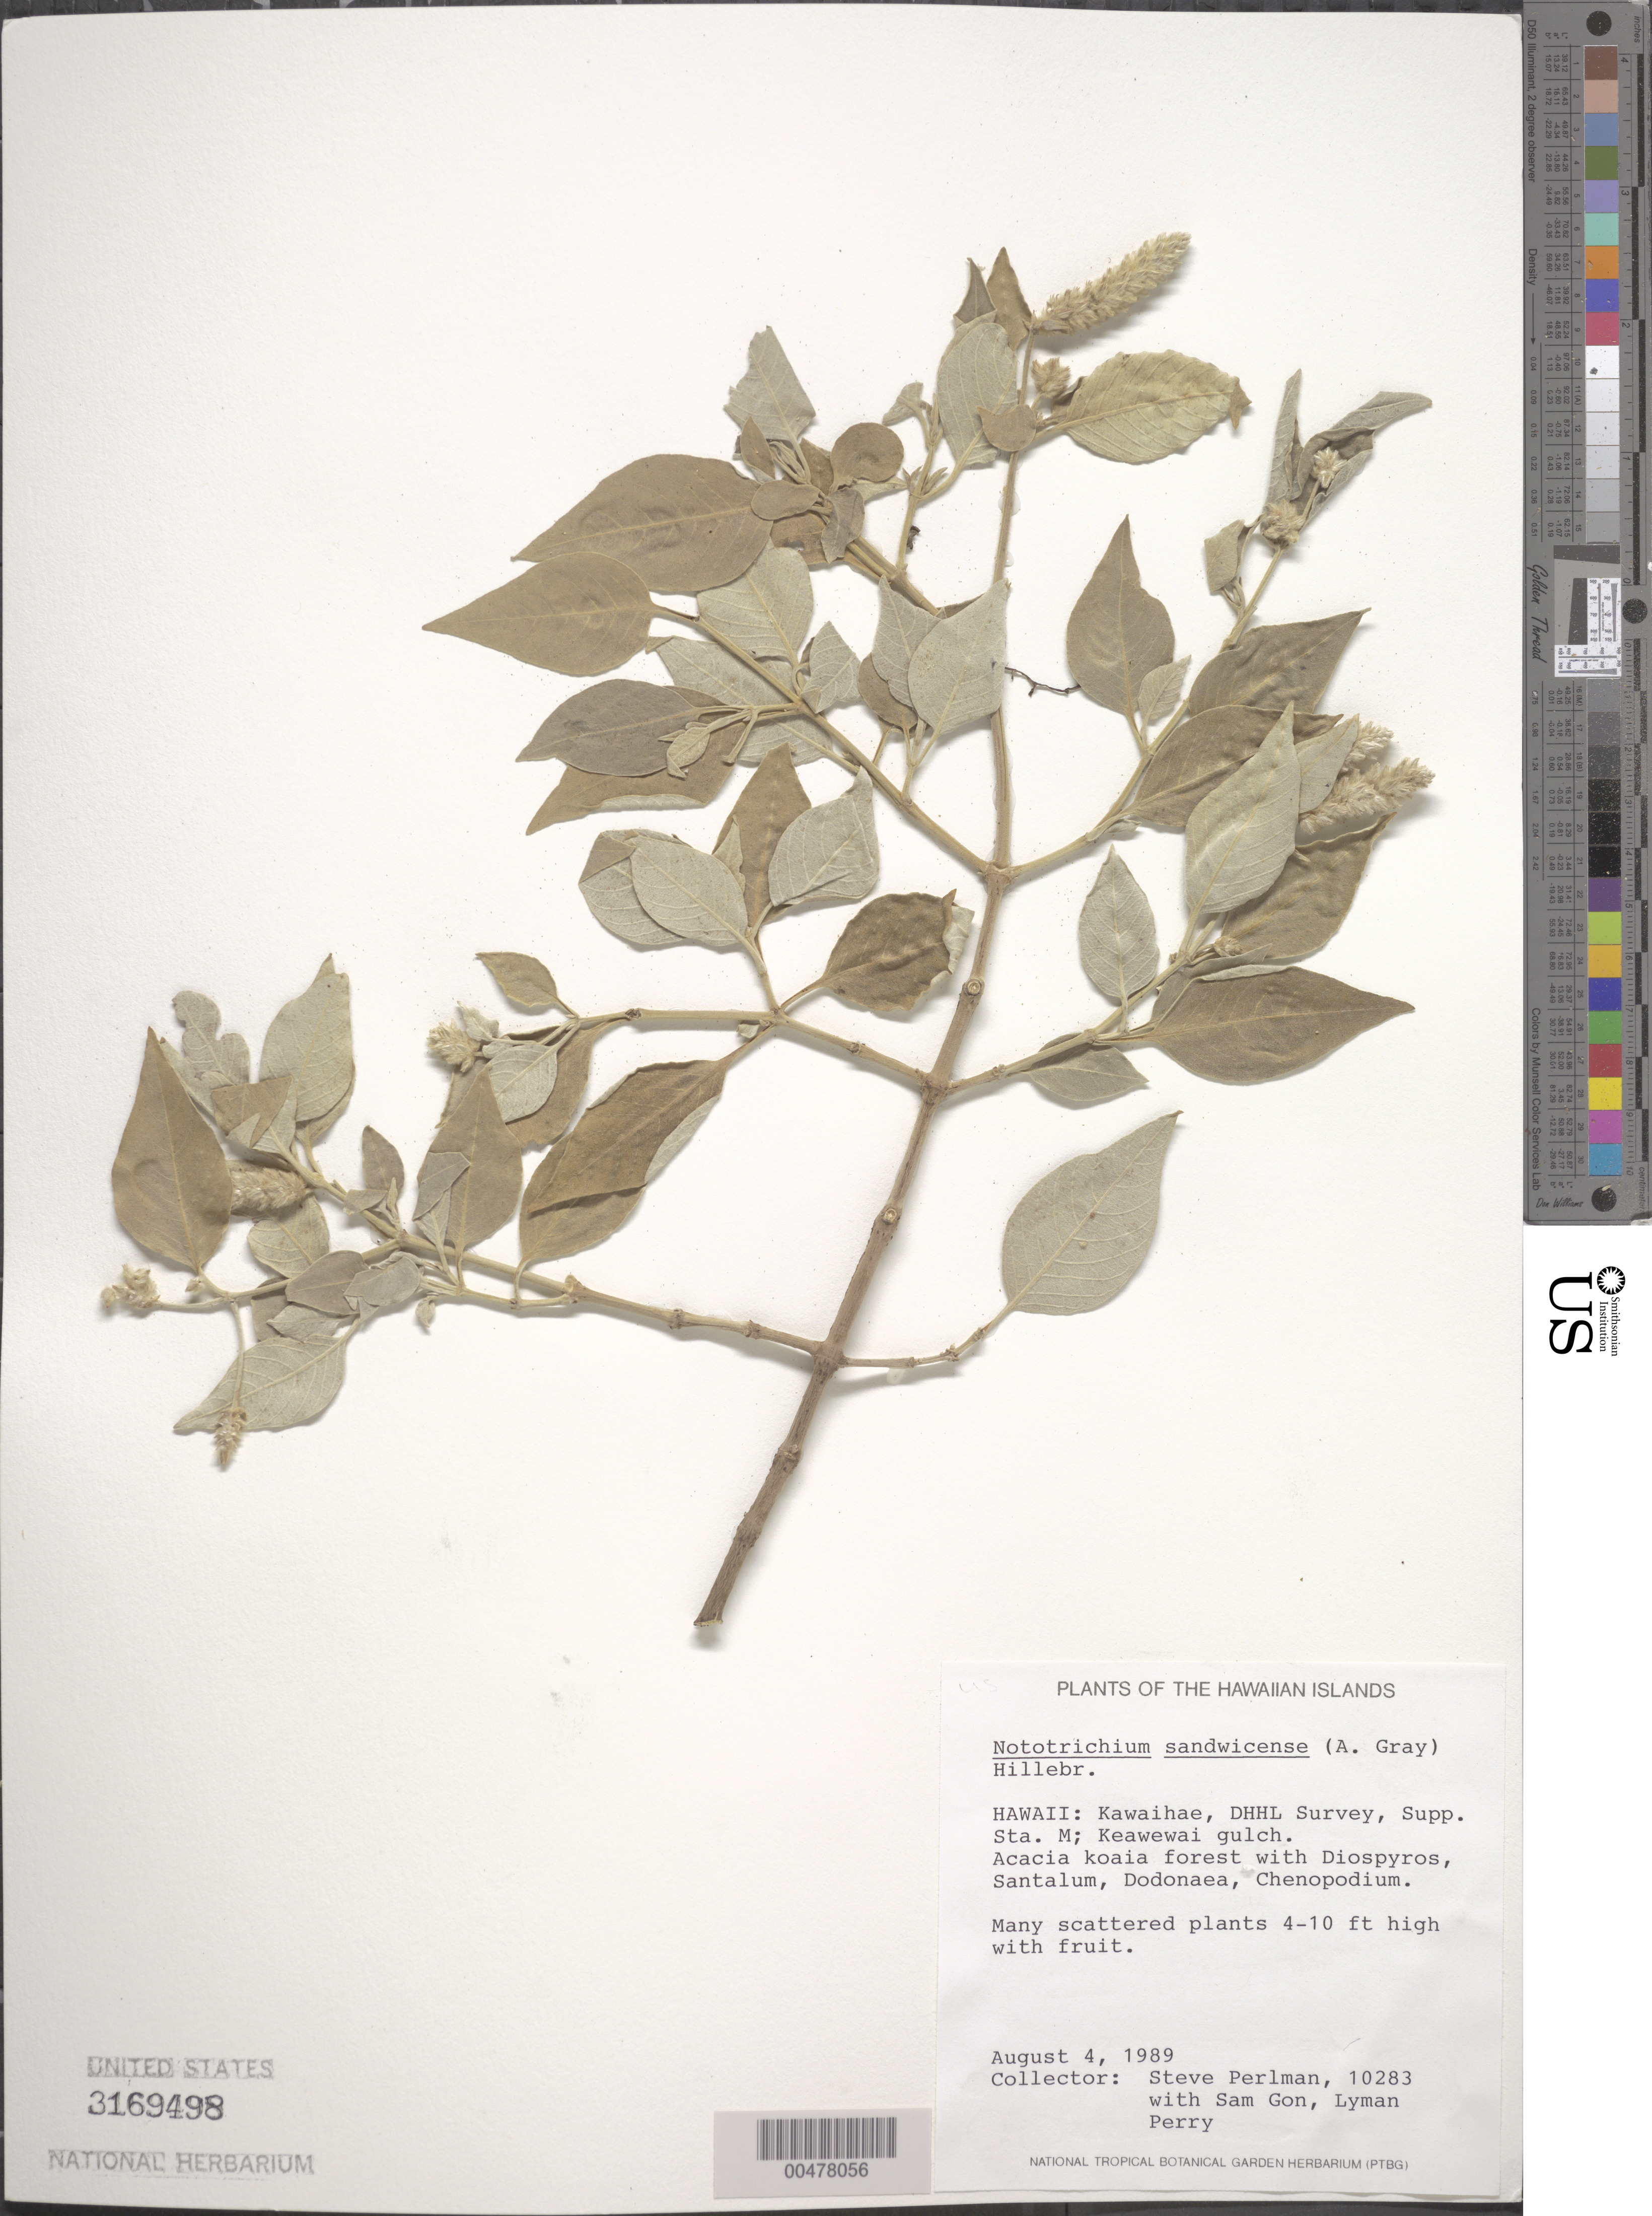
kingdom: Plantae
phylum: Tracheophyta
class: Magnoliopsida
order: Caryophyllales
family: Amaranthaceae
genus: Achyranthes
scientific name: Achyranthes sandwicensis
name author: (A. Gray) Di Vincenzo et al.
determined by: Wagner, W. L., (BOT), Smithsonian Institution - National Museum of Natural History (UNITED STATES)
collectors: S. P. Perlman, S. Gon & L. Perry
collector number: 10283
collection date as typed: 4 Aug 1989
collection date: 1989-08-04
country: United States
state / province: Hawaii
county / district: Hawaii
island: Hawaii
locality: Kawaihae, DHHL Survey, Supp. Sta. M, Keawewai gulch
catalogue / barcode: US 3169498